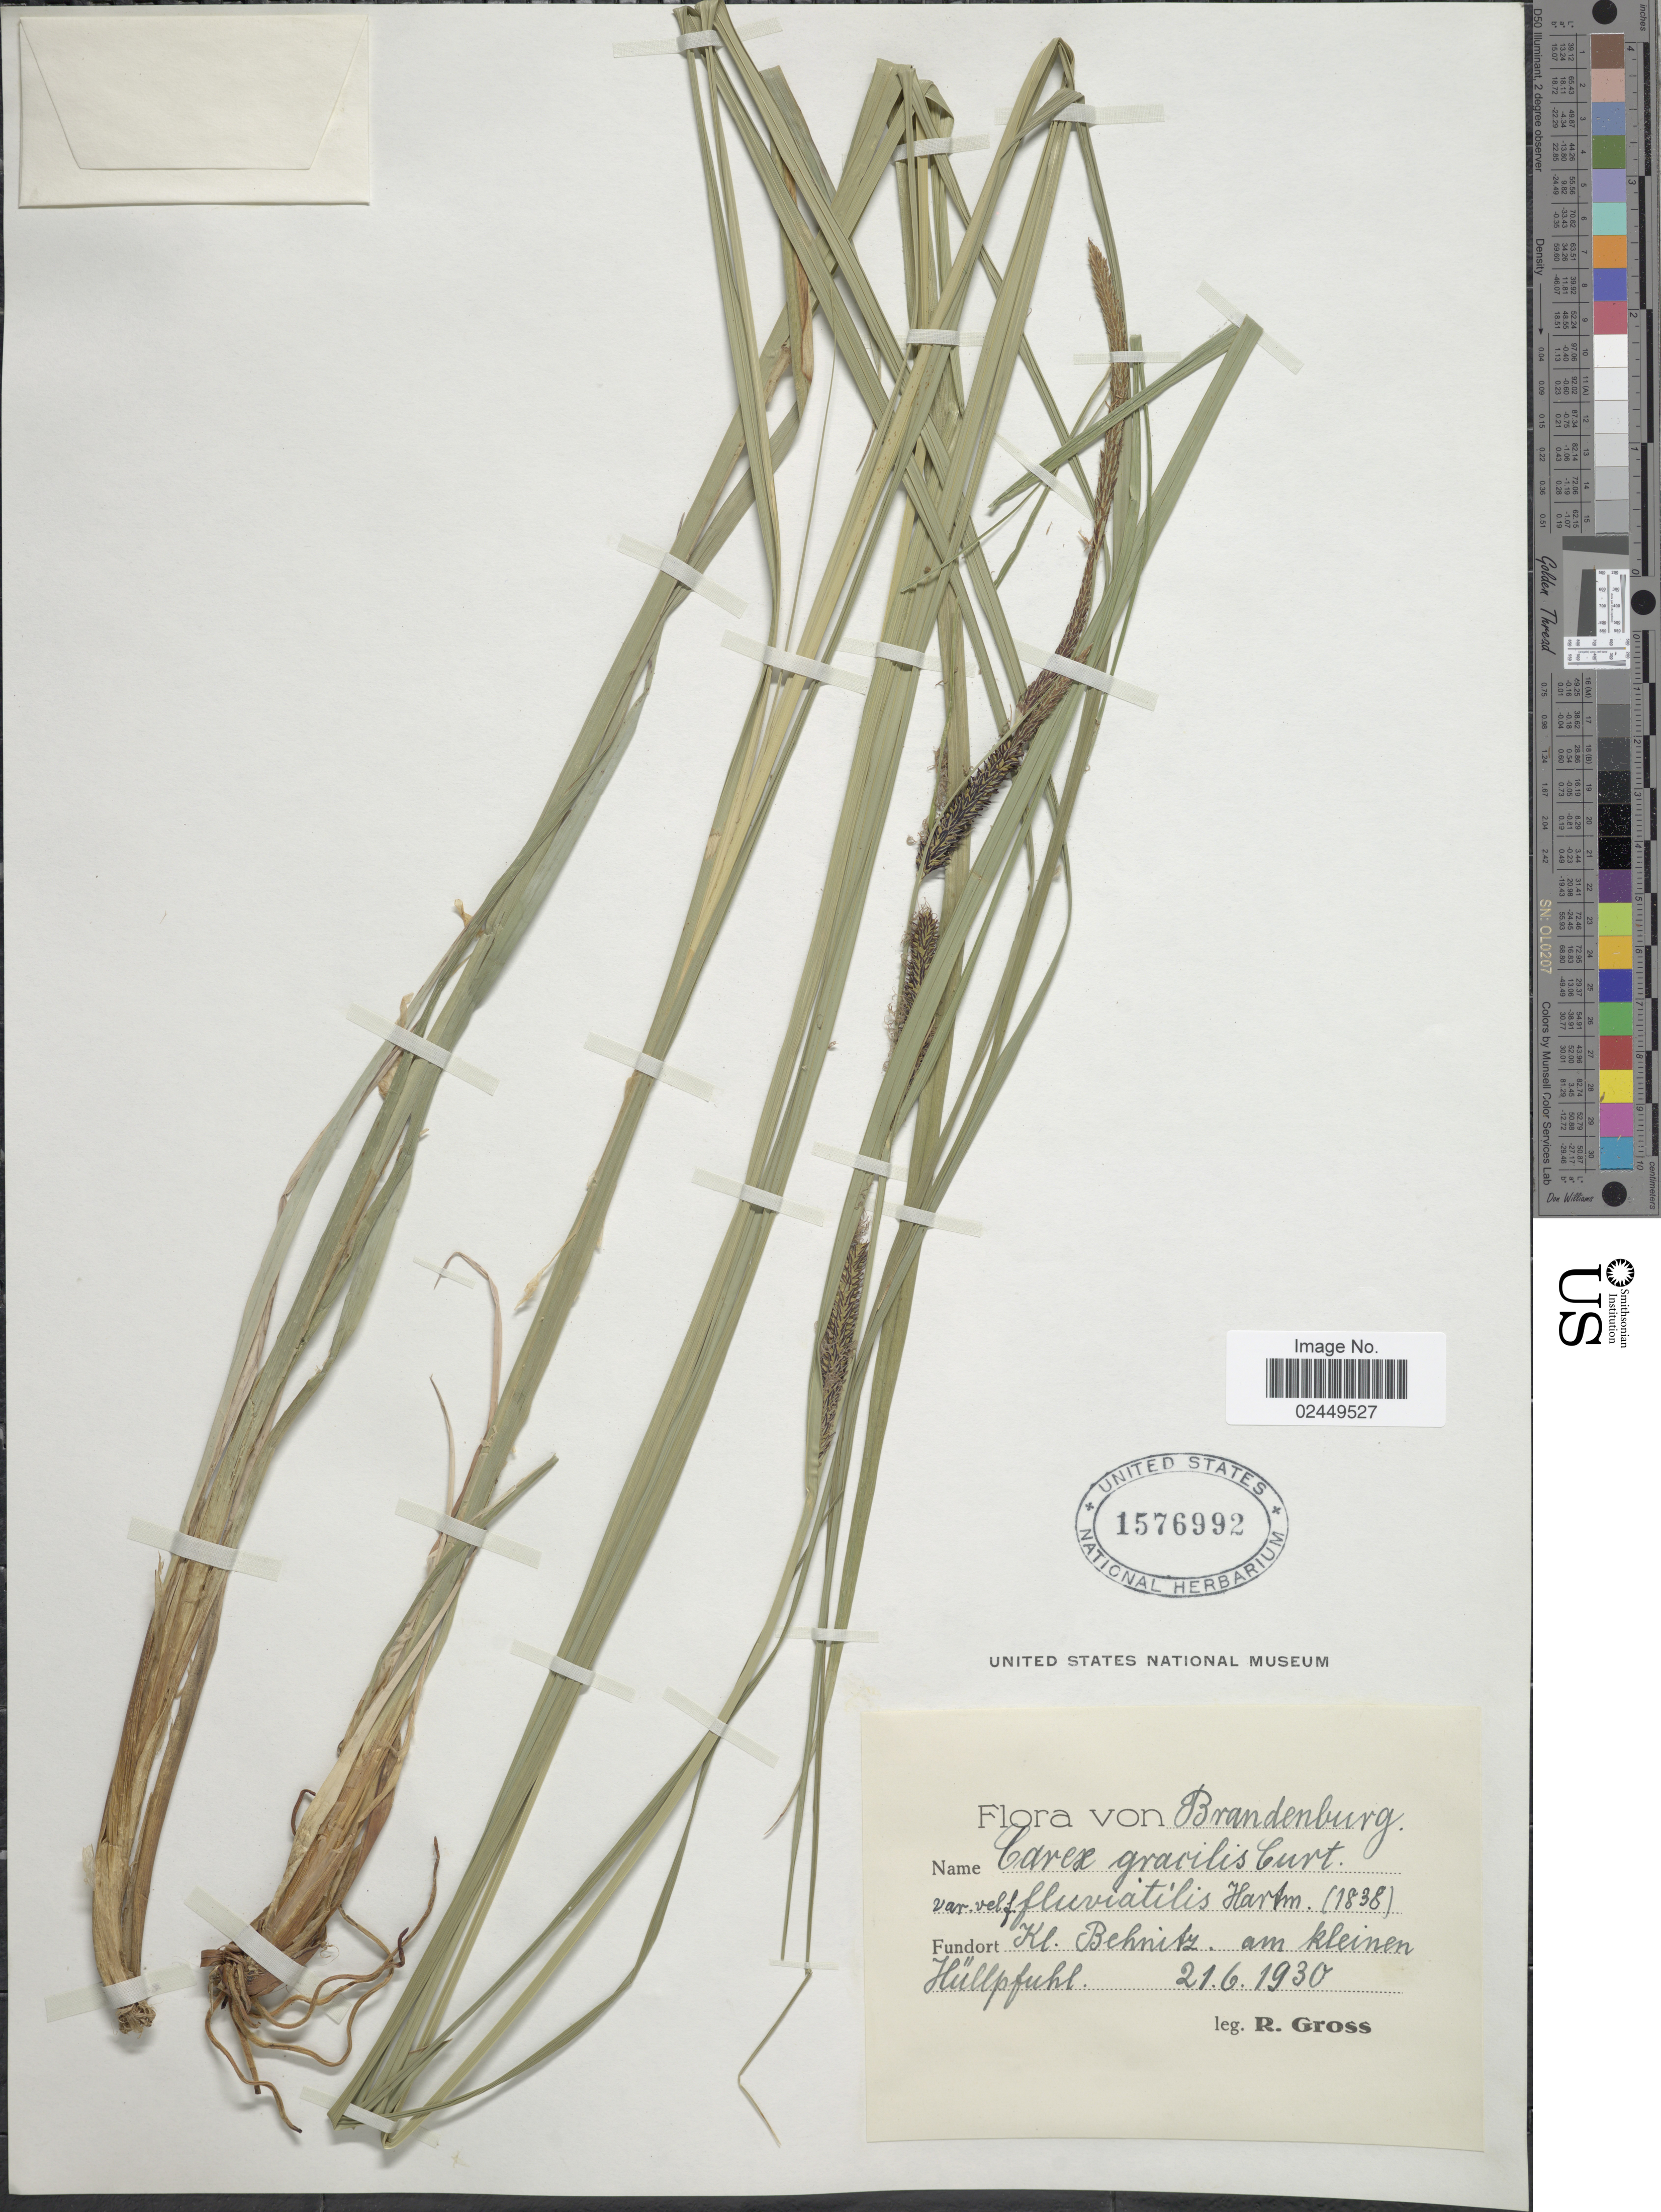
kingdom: Plantae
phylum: Tracheophyta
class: Liliopsida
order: Poales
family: Cyperaceae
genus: Carex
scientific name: Carex acuta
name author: L.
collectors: R. Gross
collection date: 1930-06-21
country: Germany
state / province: Brandenburg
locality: Kl. Behnitz, am Kleinen Hullpfuhl.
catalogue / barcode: US 1576992